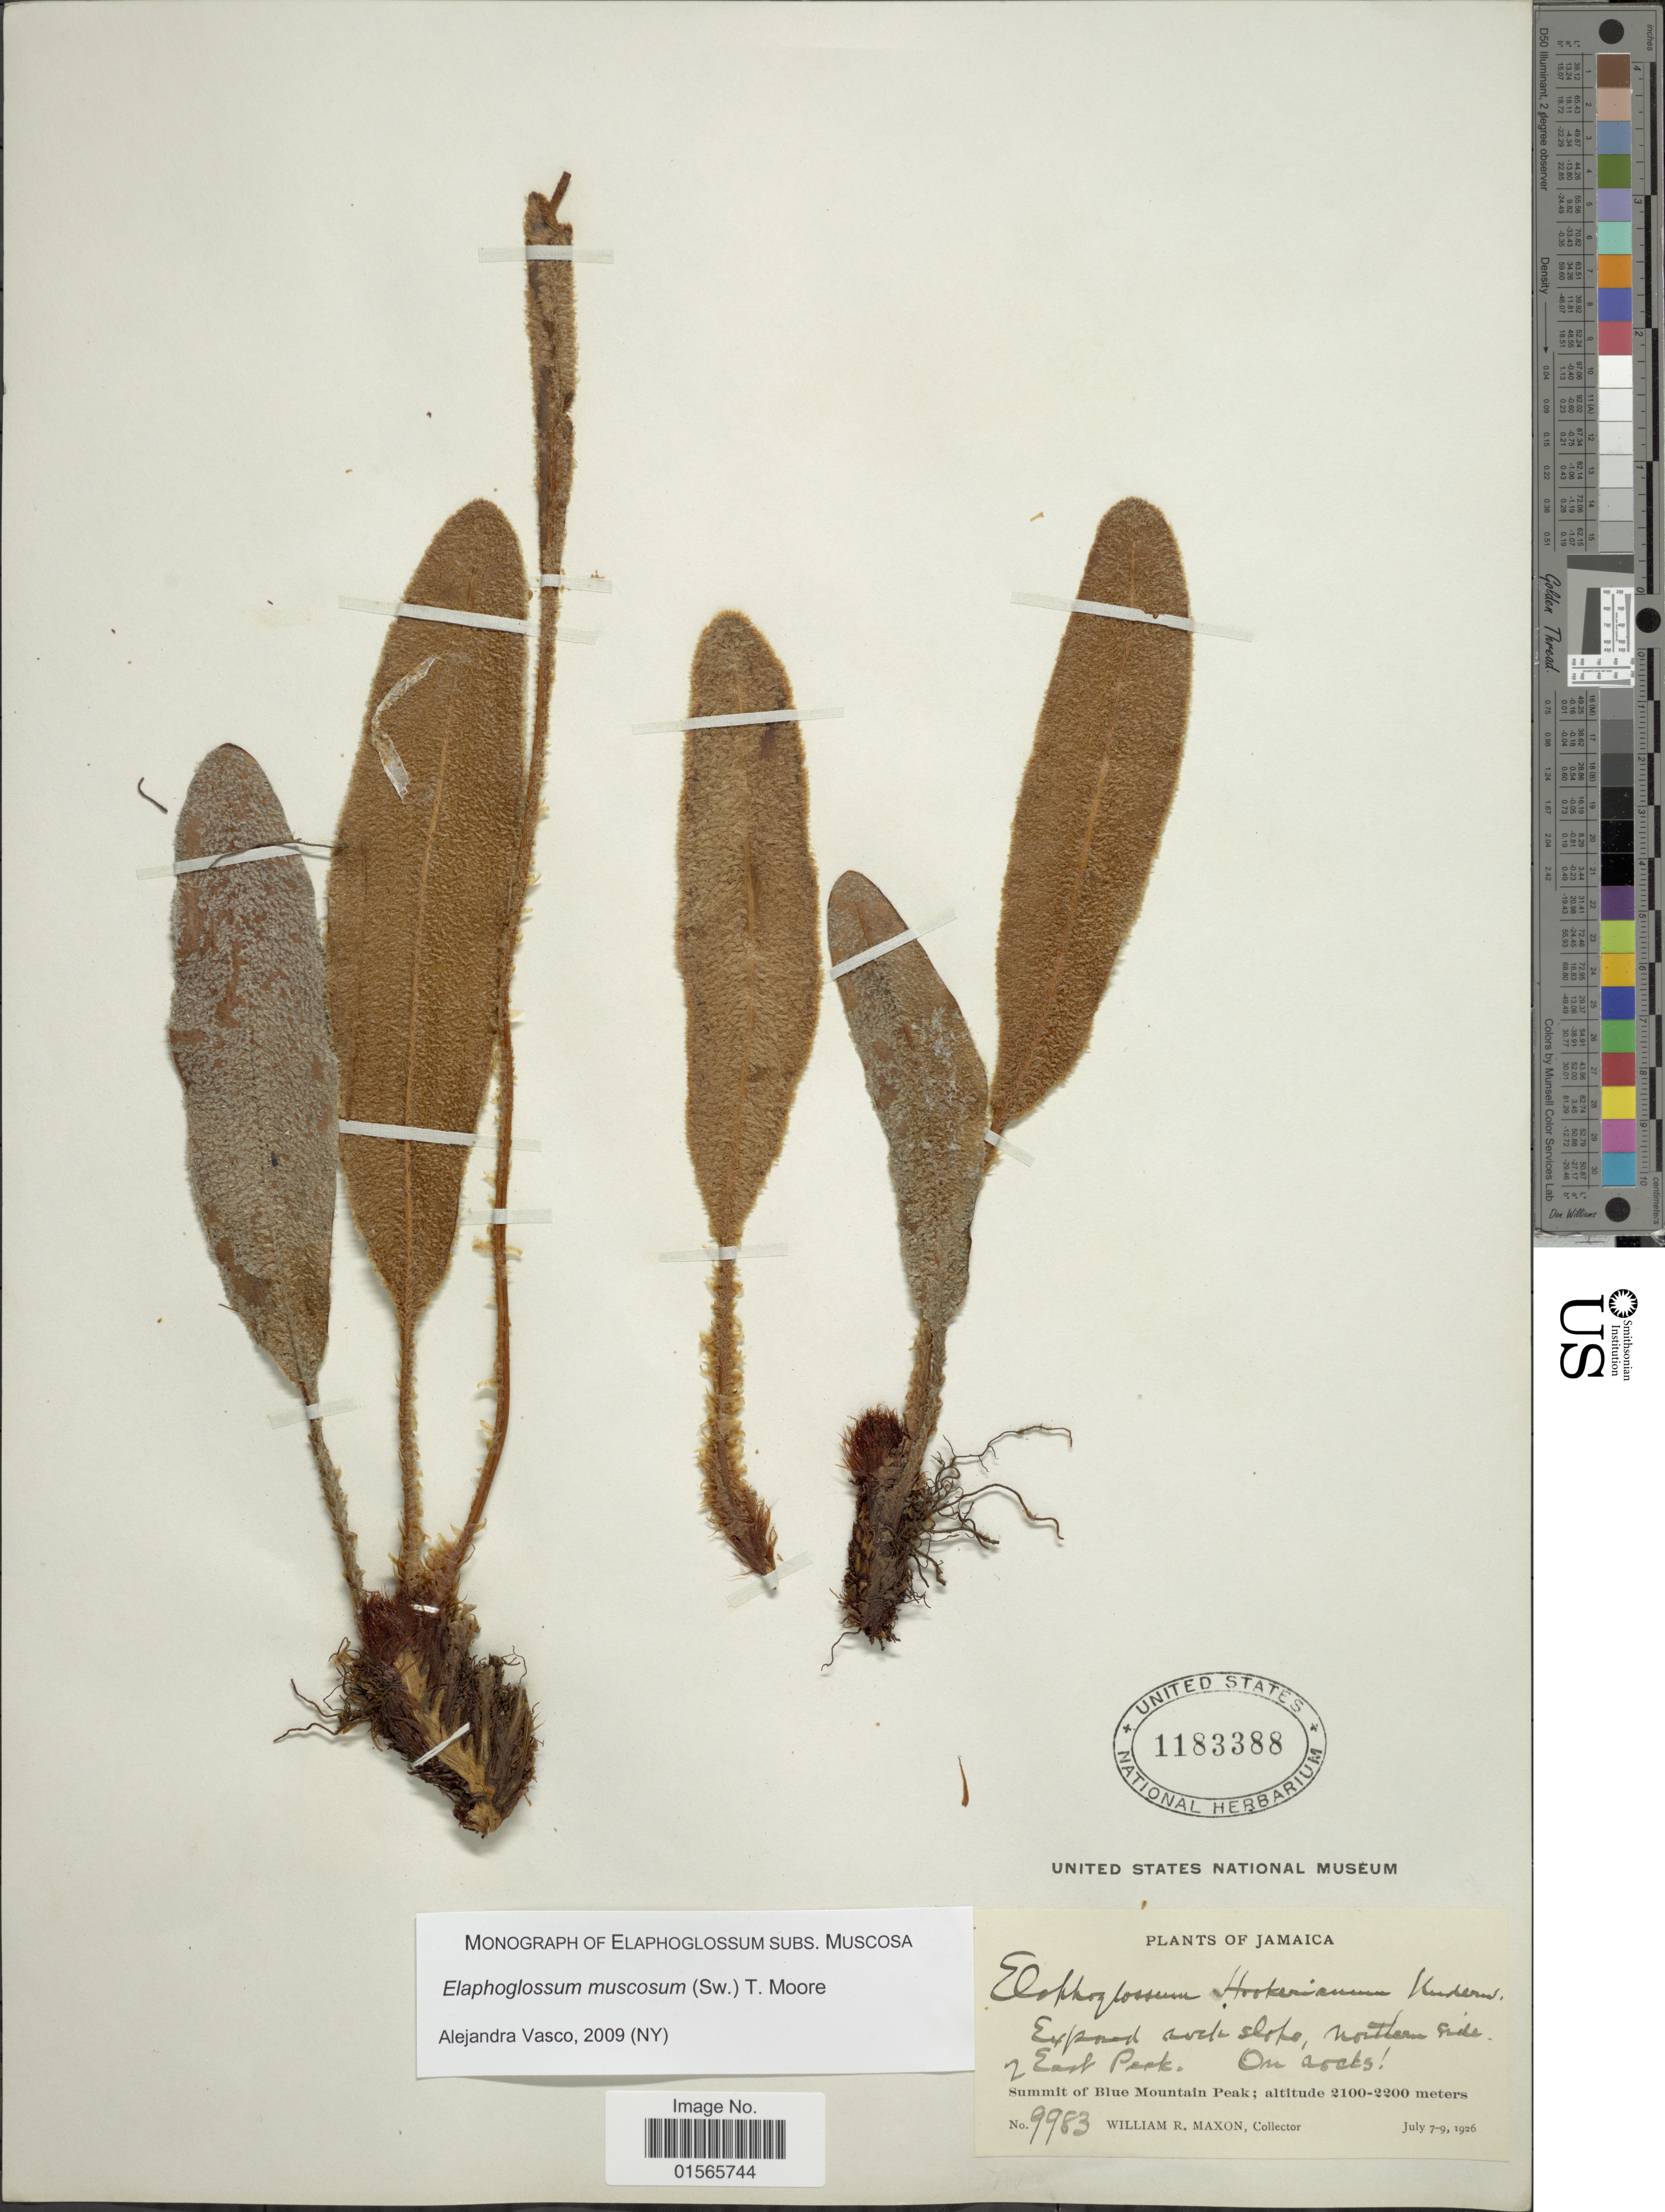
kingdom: Plantae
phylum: Tracheophyta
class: Polypodiopsida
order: Polypodiales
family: Dryopteridaceae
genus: Elaphoglossum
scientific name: Elaphoglossum muscosum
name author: (Sw.) T. Moore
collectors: W. R. Maxon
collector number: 9983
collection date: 1926-07-07/1926-07-09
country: Jamaica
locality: Expand rock slope, northern side, of East Peak, Summit of blue Mountain Peak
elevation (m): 2100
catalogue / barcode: US 1183388